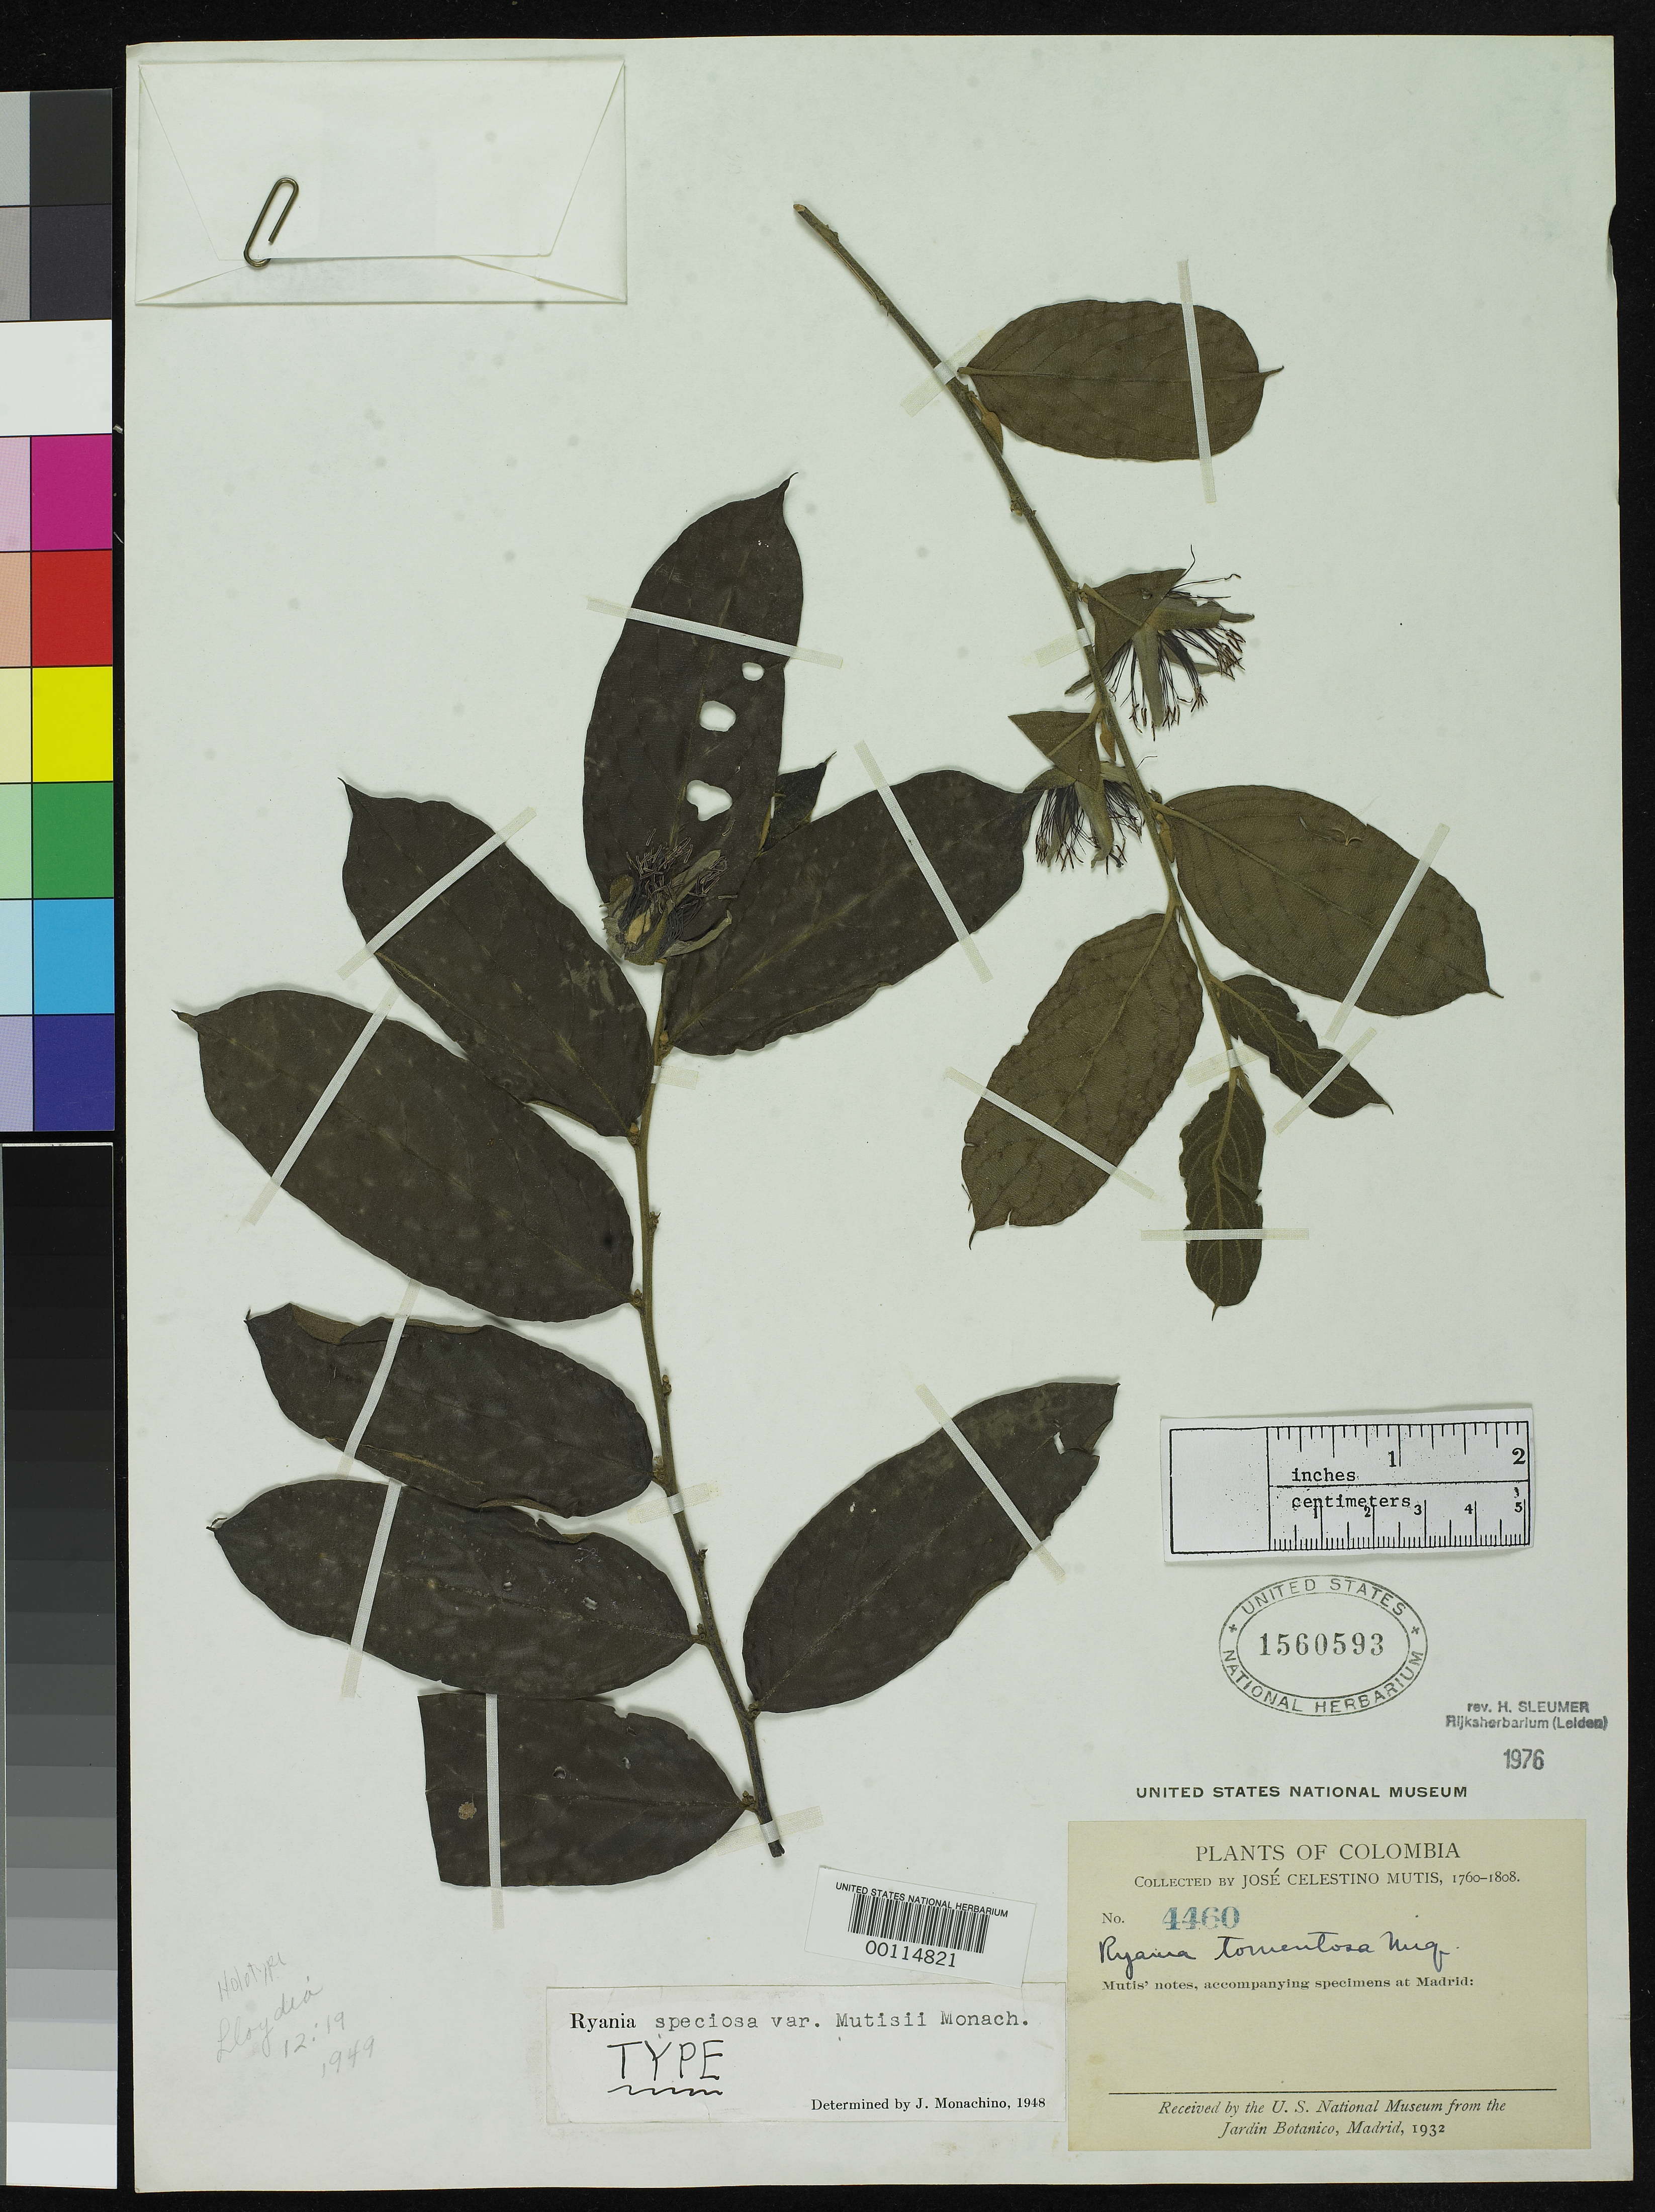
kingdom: Plantae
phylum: Tracheophyta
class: Magnoliopsida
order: Malpighiales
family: Salicaceae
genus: Ryania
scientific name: Ryania speciosa var. mutisii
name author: Monach.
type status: Holotype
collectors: J. C. B. Mutis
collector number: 4460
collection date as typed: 1760 to -- --- 1808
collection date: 1760/1808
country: Colombia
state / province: Cundinamarca / Tolima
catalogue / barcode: US 1560593